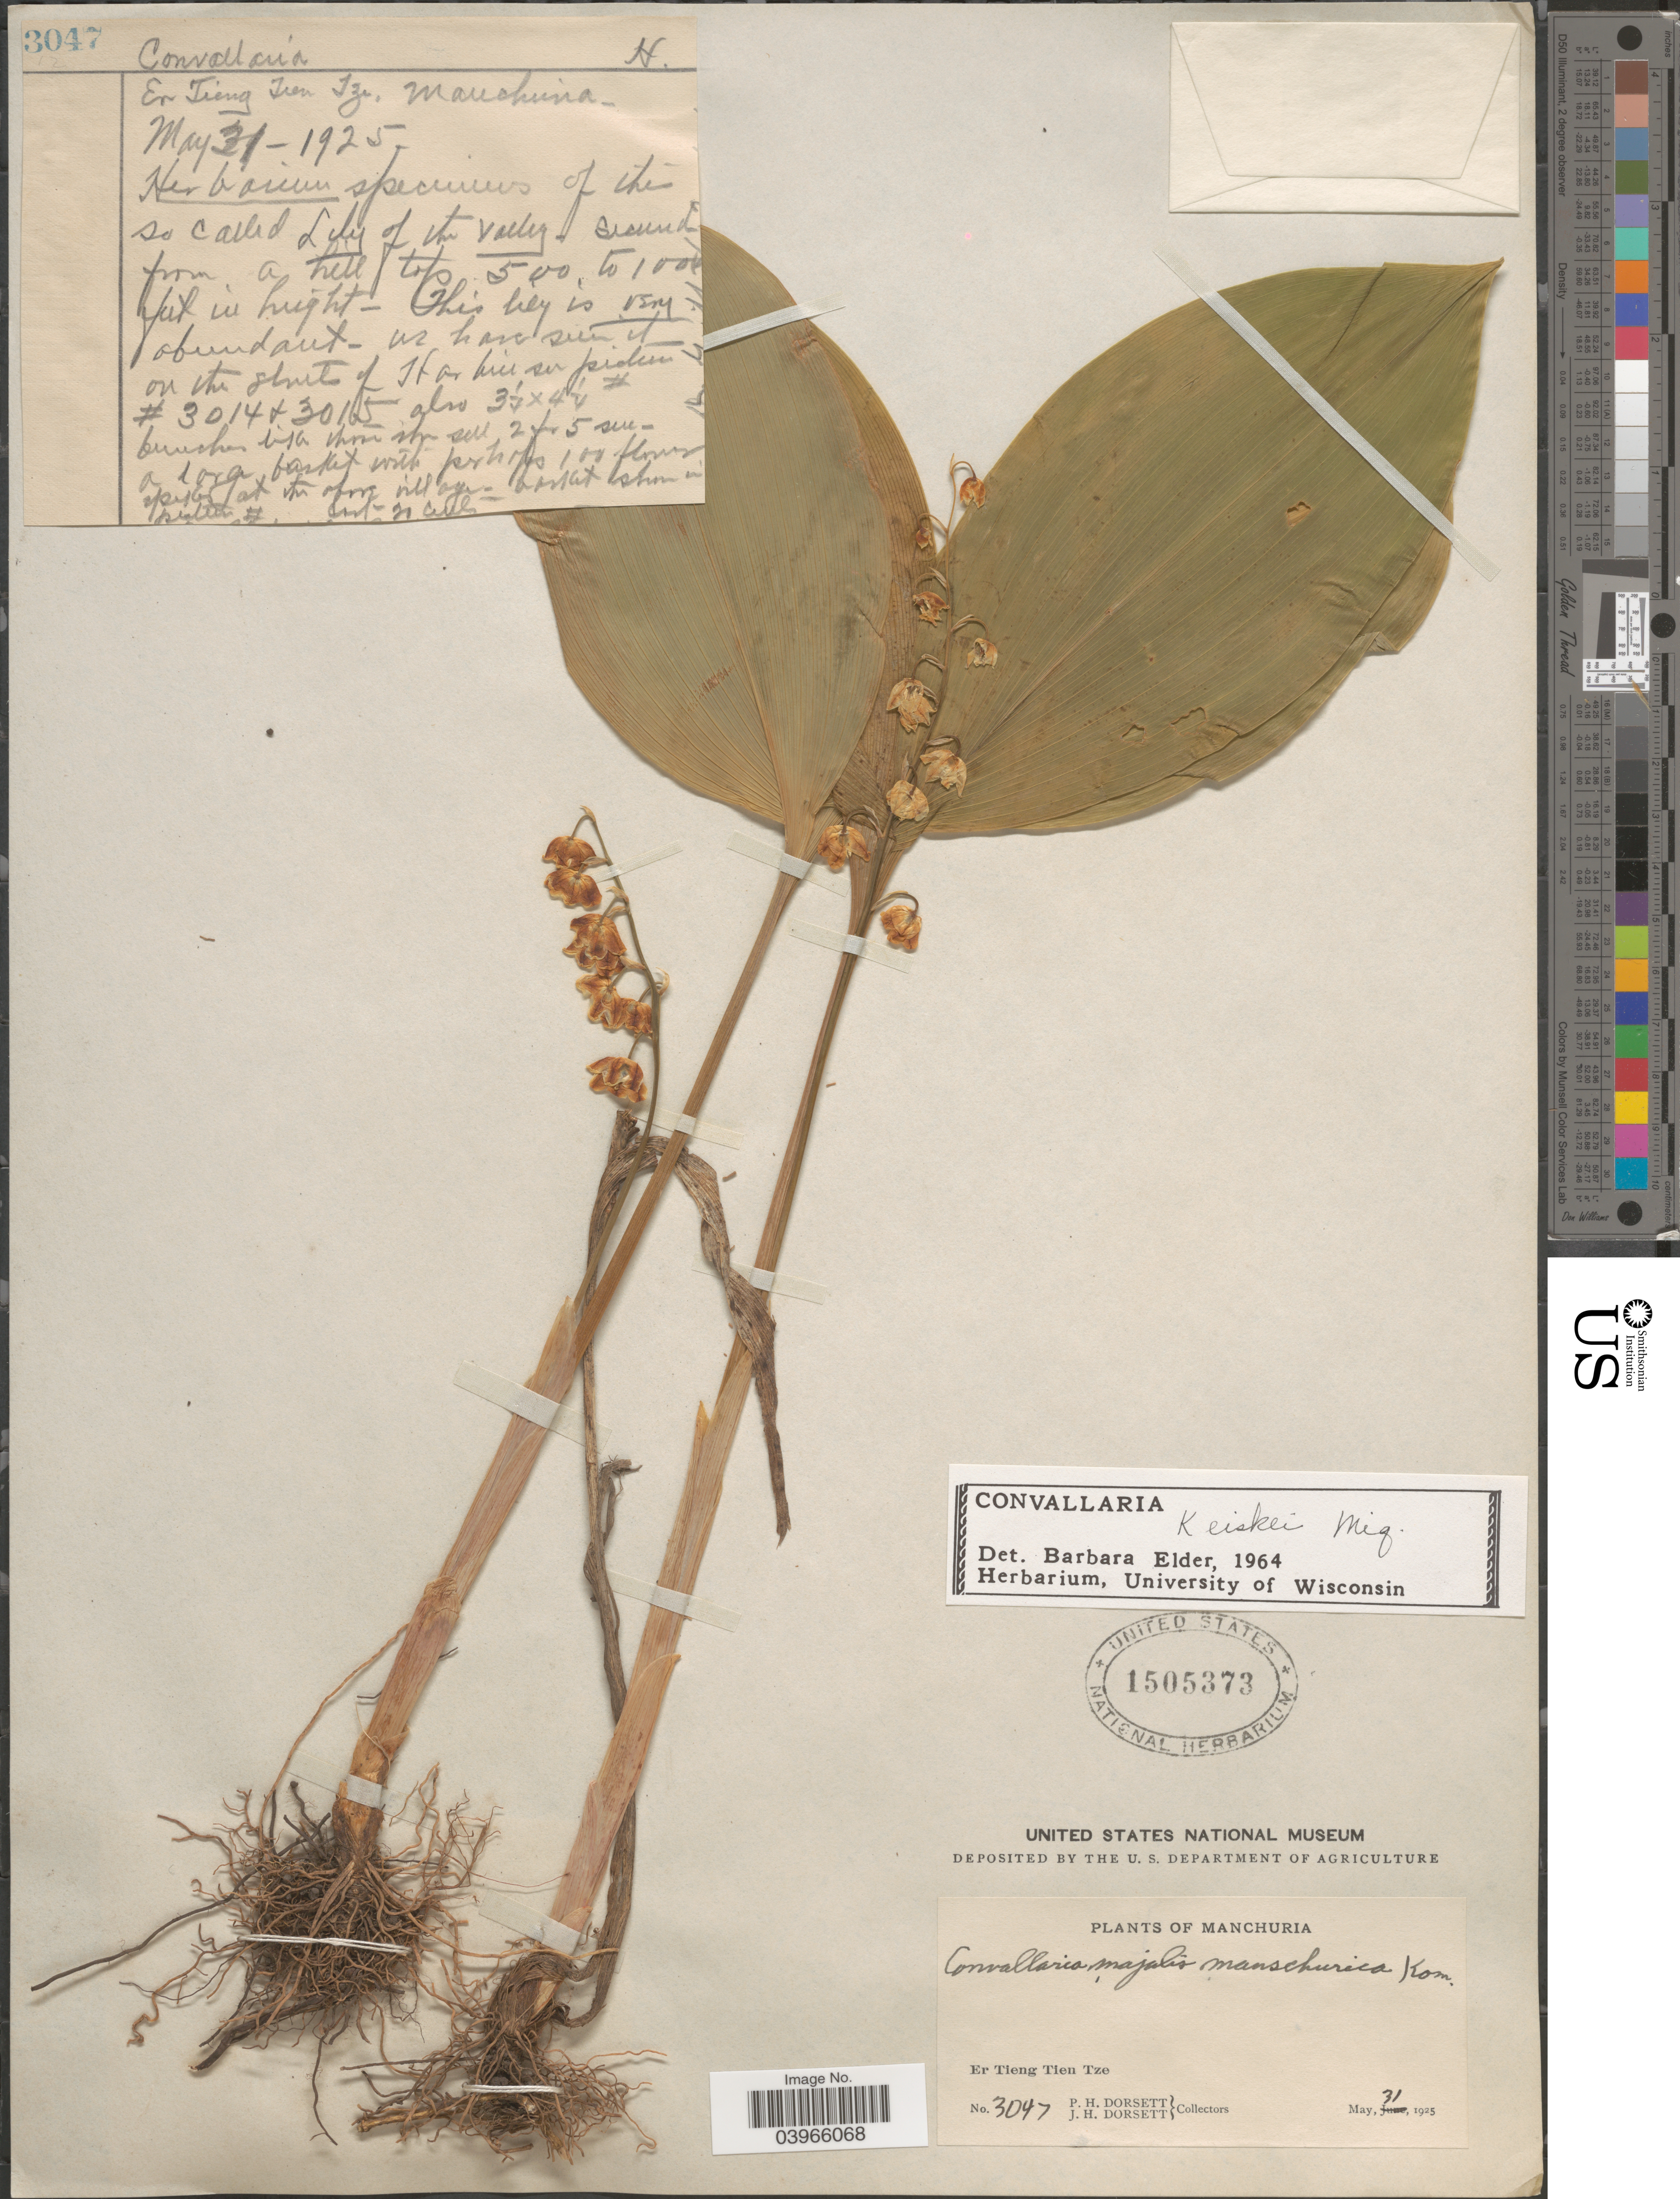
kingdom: Plantae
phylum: Tracheophyta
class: Liliopsida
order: Asparagales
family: Asparagaceae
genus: Convallaria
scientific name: Convallaria keiskei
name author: Miq.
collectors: P. H. Dorsett & J. Dorsett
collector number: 3047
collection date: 1925-05-31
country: China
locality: Manchuria. Er Tieng Tien Tze.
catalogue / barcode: US 1505373